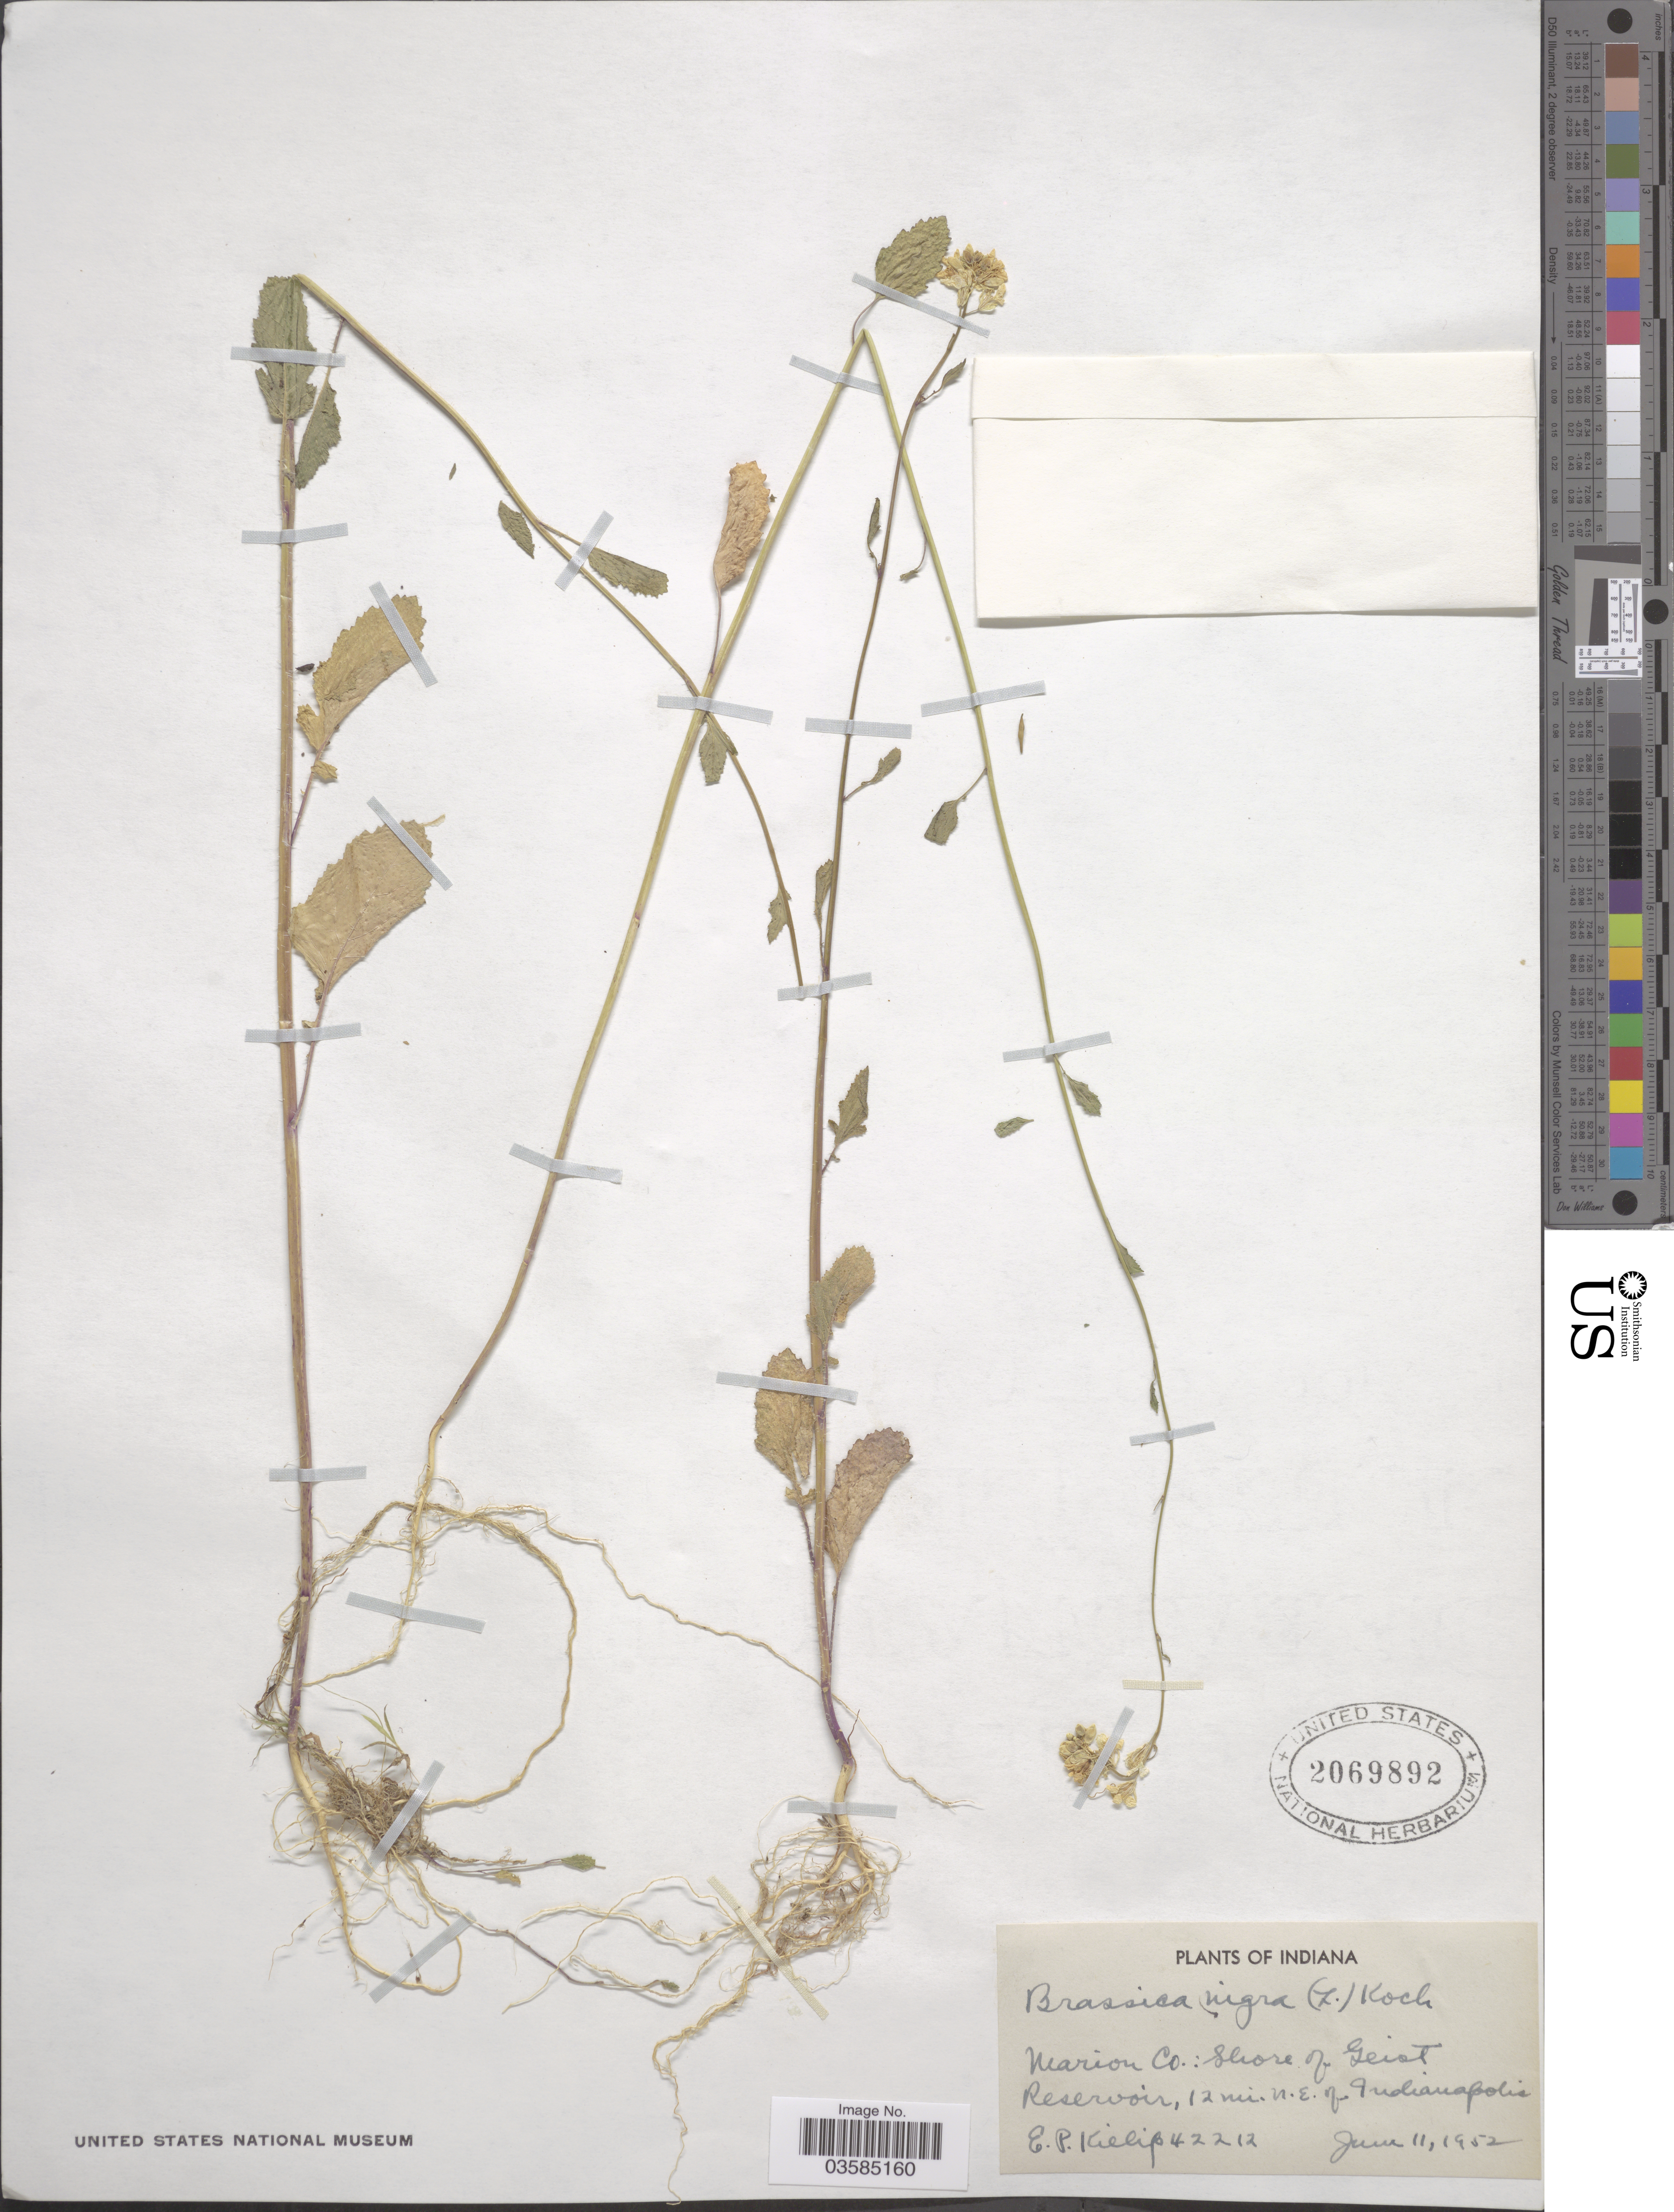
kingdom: Plantae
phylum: Tracheophyta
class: Magnoliopsida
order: Brassicales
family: Brassicaceae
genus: Brassica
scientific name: Brassica nigra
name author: (L.) W.D.J. Koch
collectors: E. P. Killip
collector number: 42212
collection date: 1952-06-11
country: United States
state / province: Indiana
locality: Marion Co. Shore of Geist. Reservoir, 12mi. n.e. of Indianapolis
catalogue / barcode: US 2069892